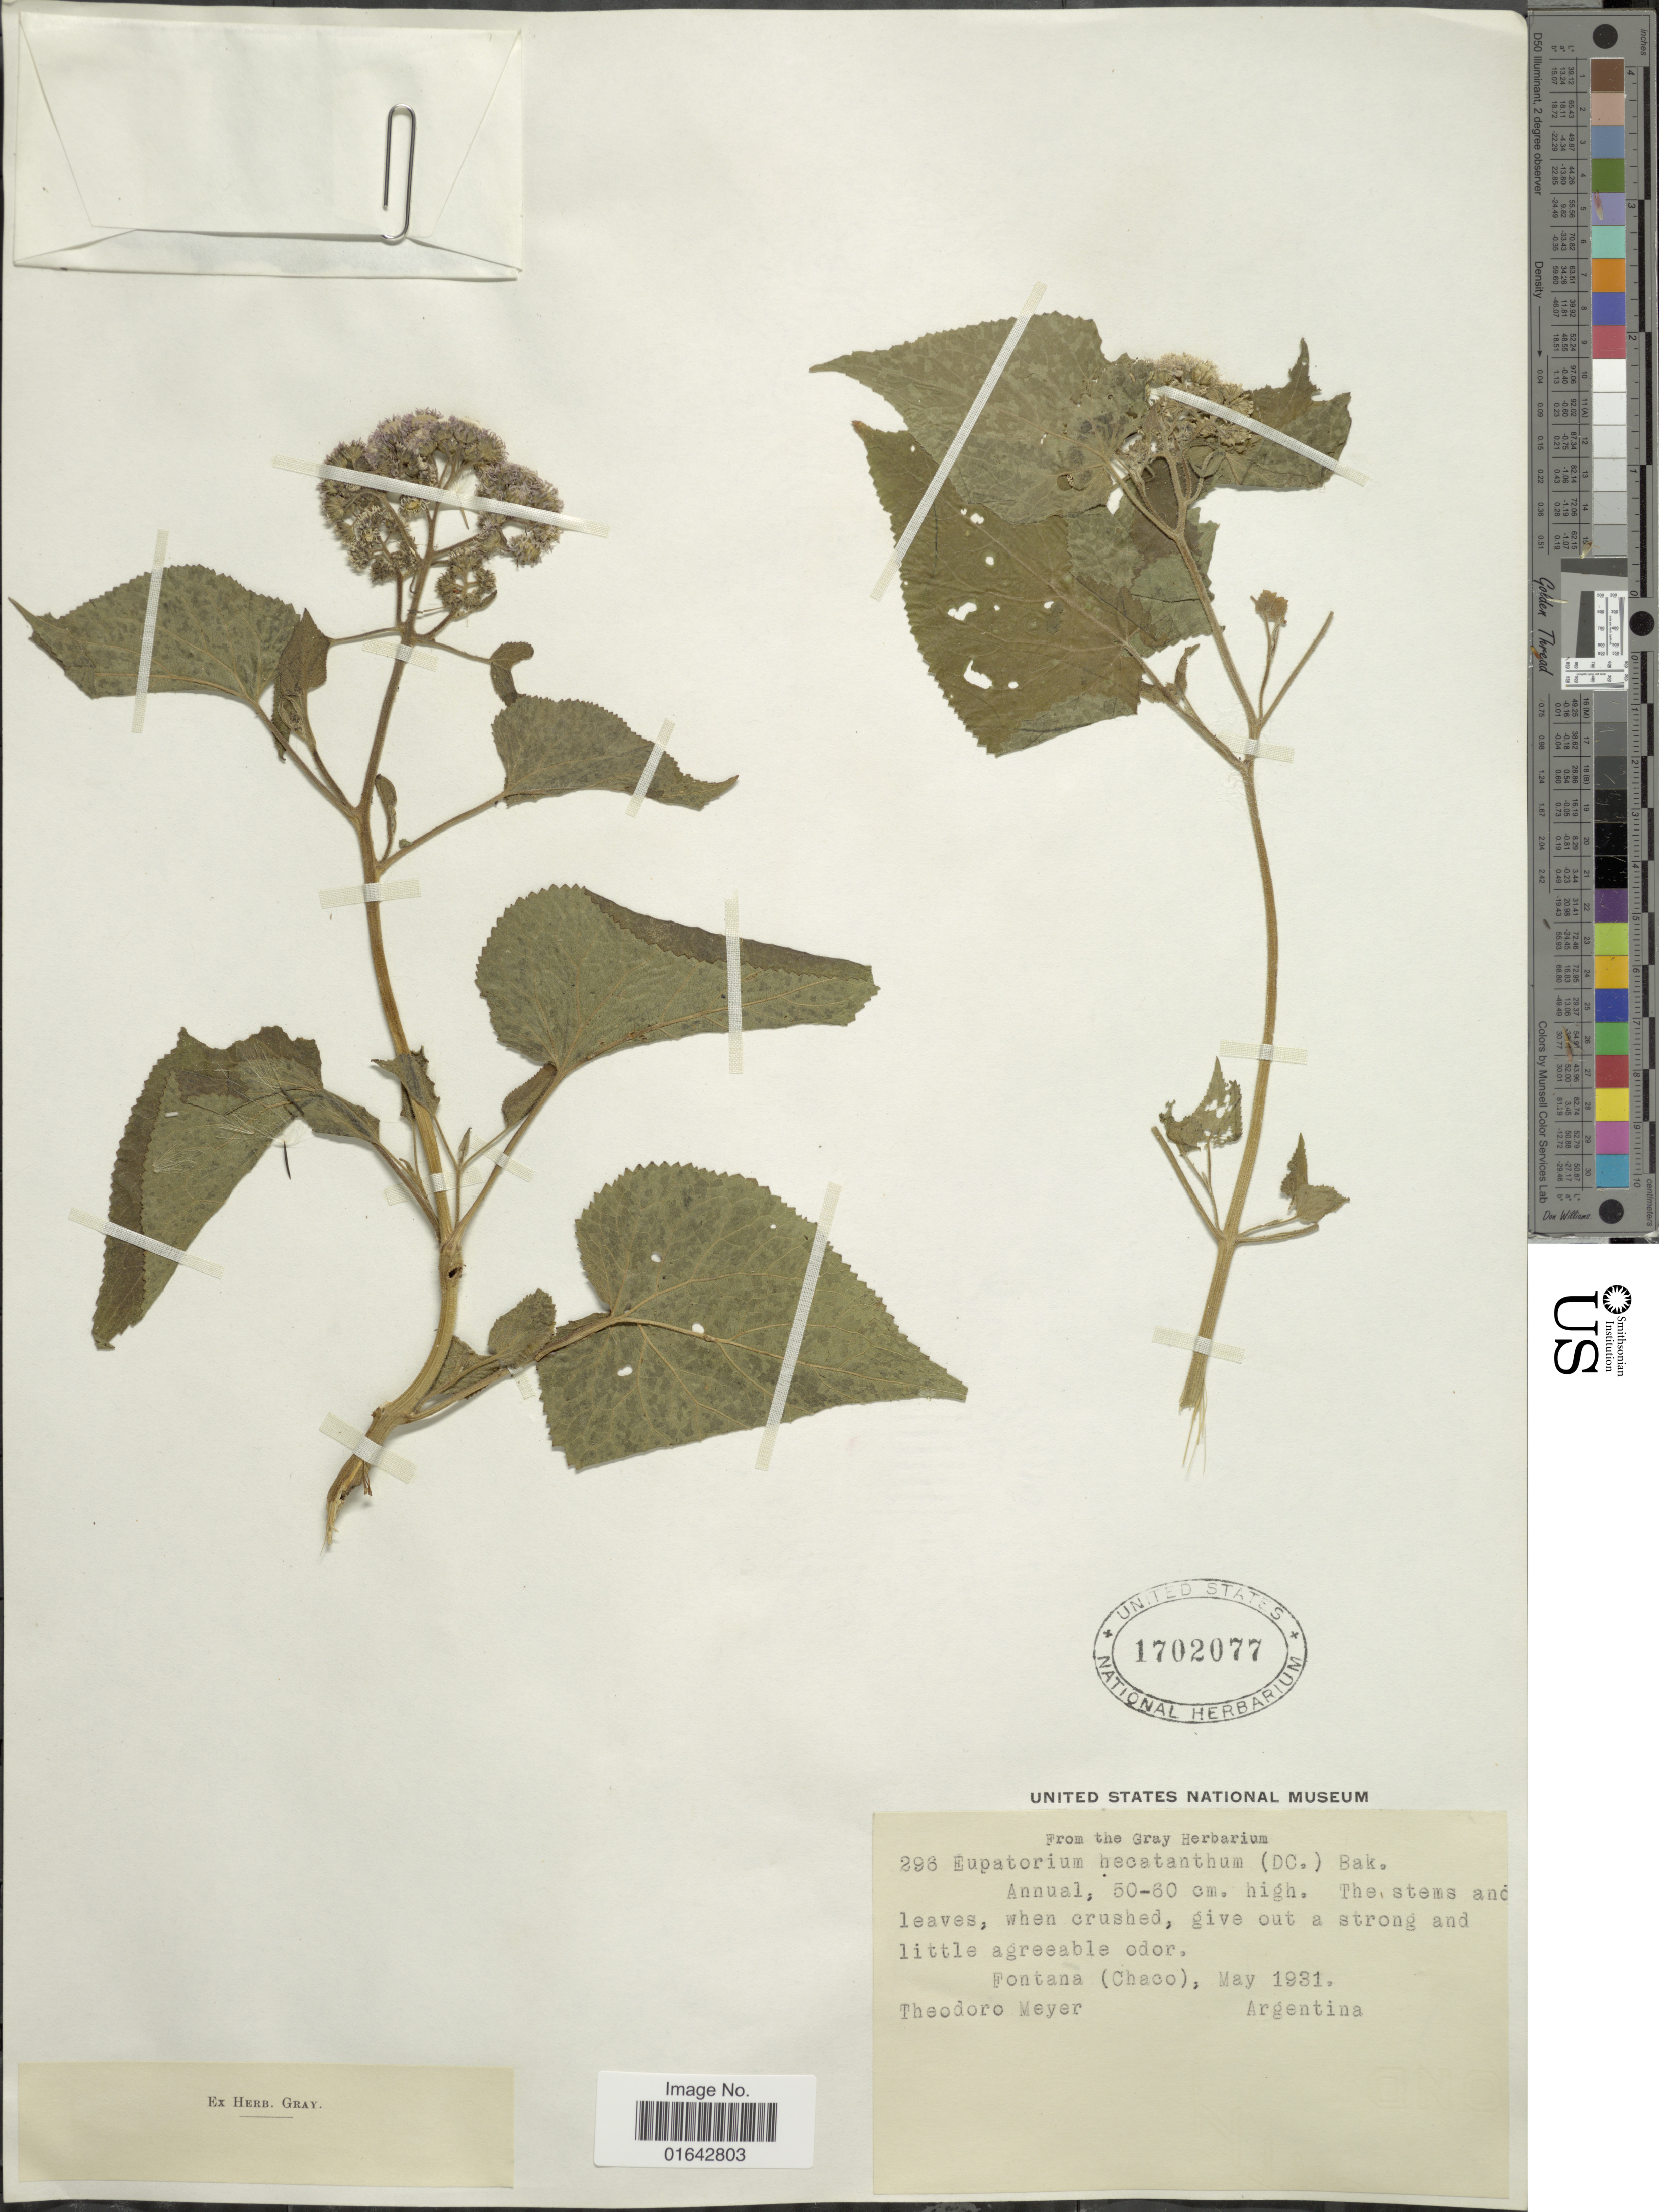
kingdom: Plantae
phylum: Tracheophyta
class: Magnoliopsida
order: Asterales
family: Asteraceae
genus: Urolepis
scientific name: Urolepis hecatantha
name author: (DC.) R.M. King & H. Rob.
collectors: T. Meyer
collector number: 296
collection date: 1931-05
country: Argentina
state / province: Chaco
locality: Fontana (Chaco)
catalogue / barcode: US 1702077